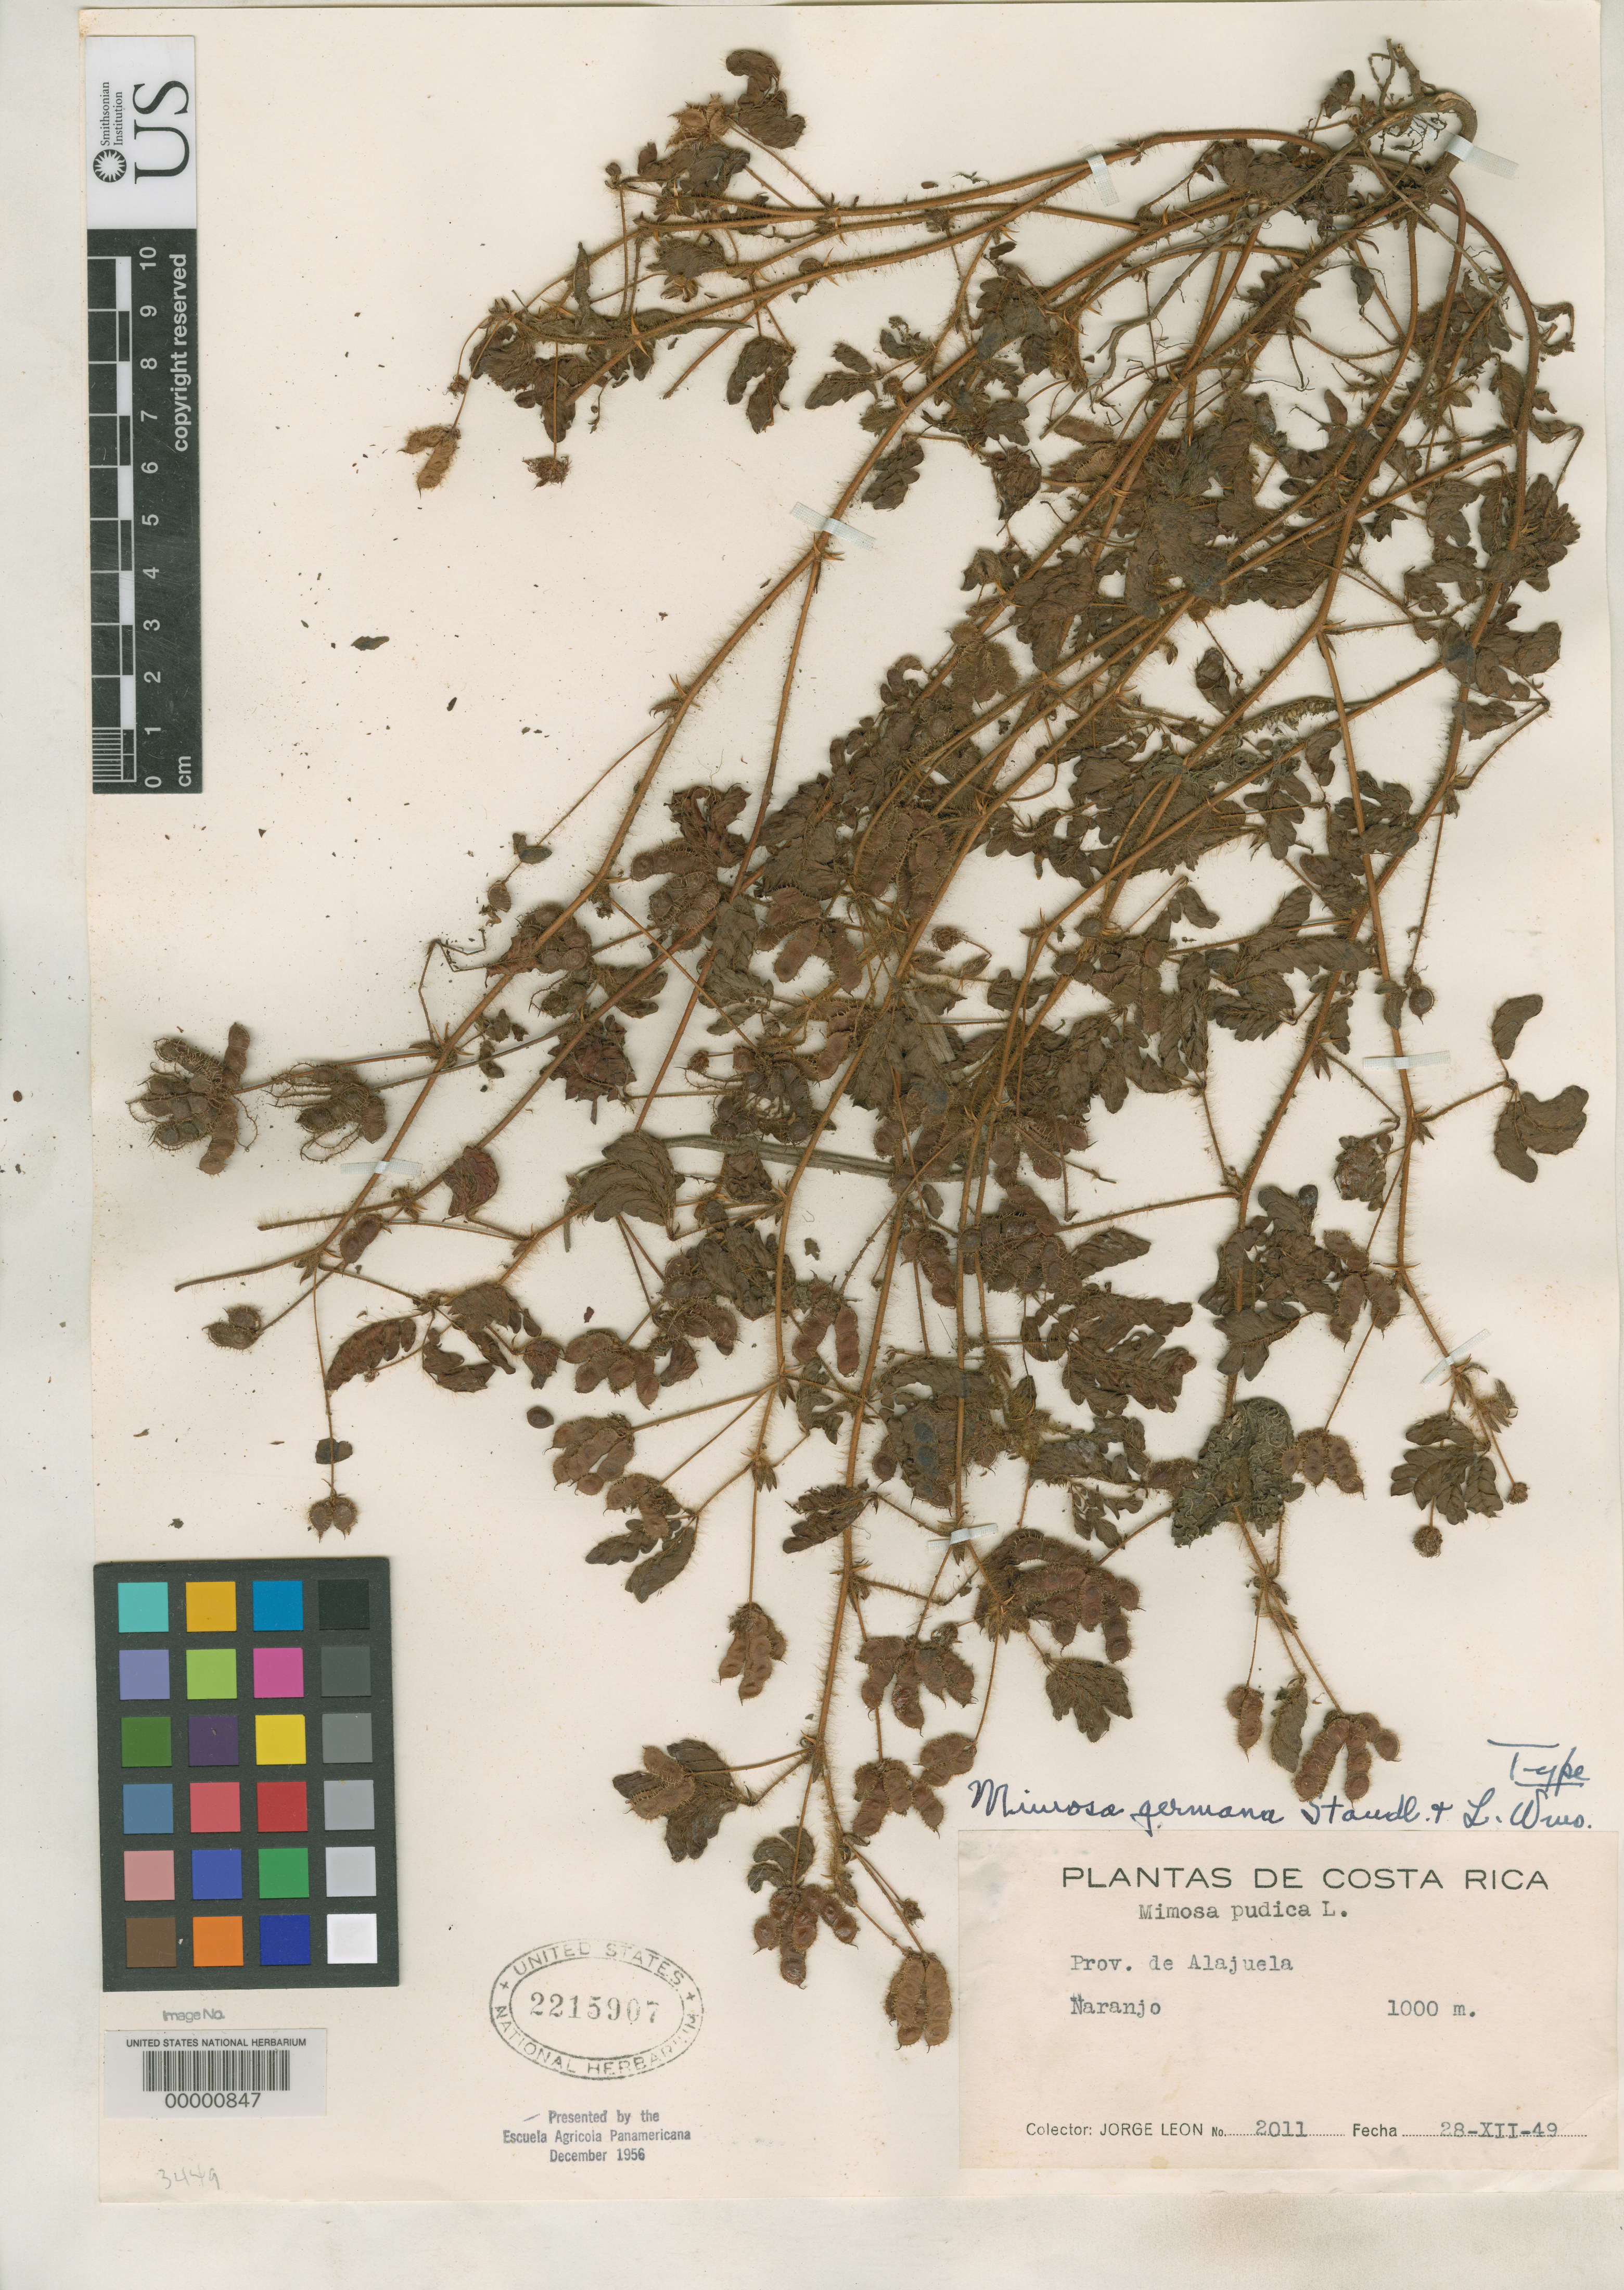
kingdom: Plantae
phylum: Tracheophyta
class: Magnoliopsida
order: Fabales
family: Fabaceae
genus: Mimosa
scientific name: Mimosa germana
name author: Standl. & L.O. Williams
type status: Holotype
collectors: J. León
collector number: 2011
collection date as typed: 28 Dec 1949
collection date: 1949-12-28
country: Costa Rica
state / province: Alajuela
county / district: Naranjo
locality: Naranjo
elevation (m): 1000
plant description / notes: "Presented by the Escuela Agricola Panamericana December 1956." Holotype, transferred from EAP to US (see Dorr et al. 2009, Taxon 58: 993-1001).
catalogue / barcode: US 2215907